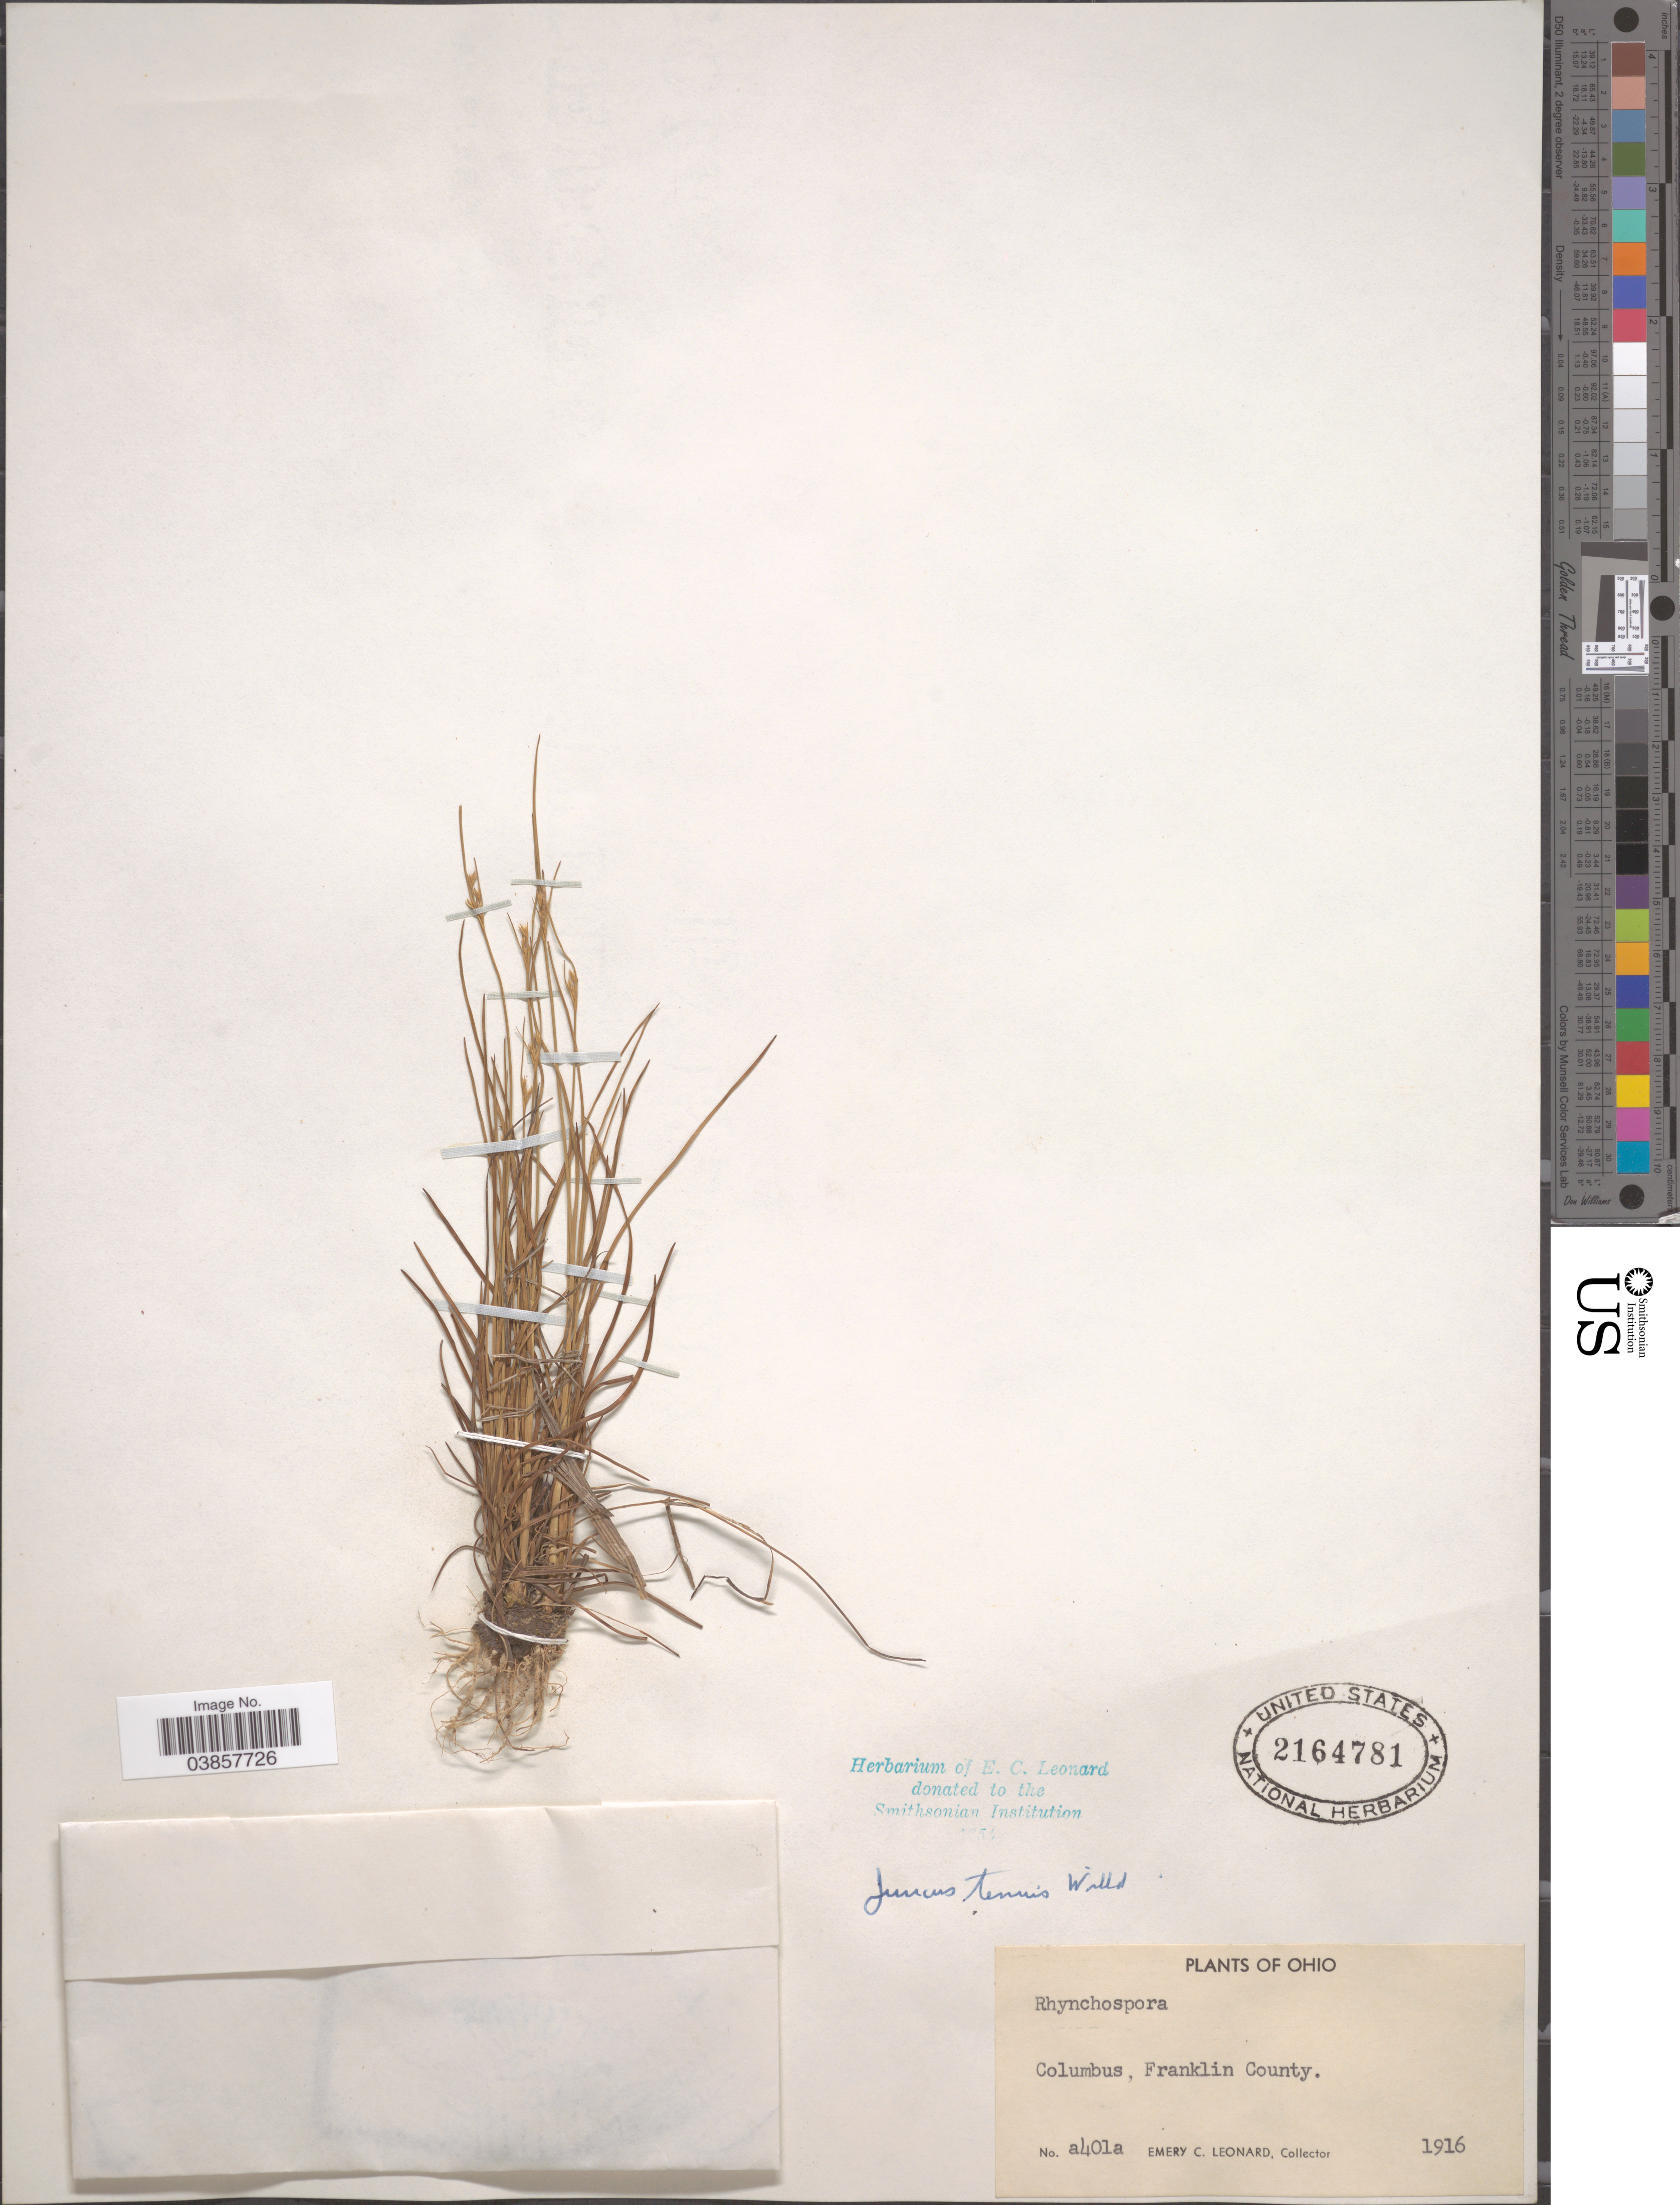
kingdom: Plantae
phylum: Tracheophyta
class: Liliopsida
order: Poales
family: Juncaceae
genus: Juncus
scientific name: Juncus tenuis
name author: Willd.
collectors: E. C. Leonard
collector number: a401a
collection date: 1916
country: United States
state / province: Ohio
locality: Columbus, Franklin County.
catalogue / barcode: US 2164781